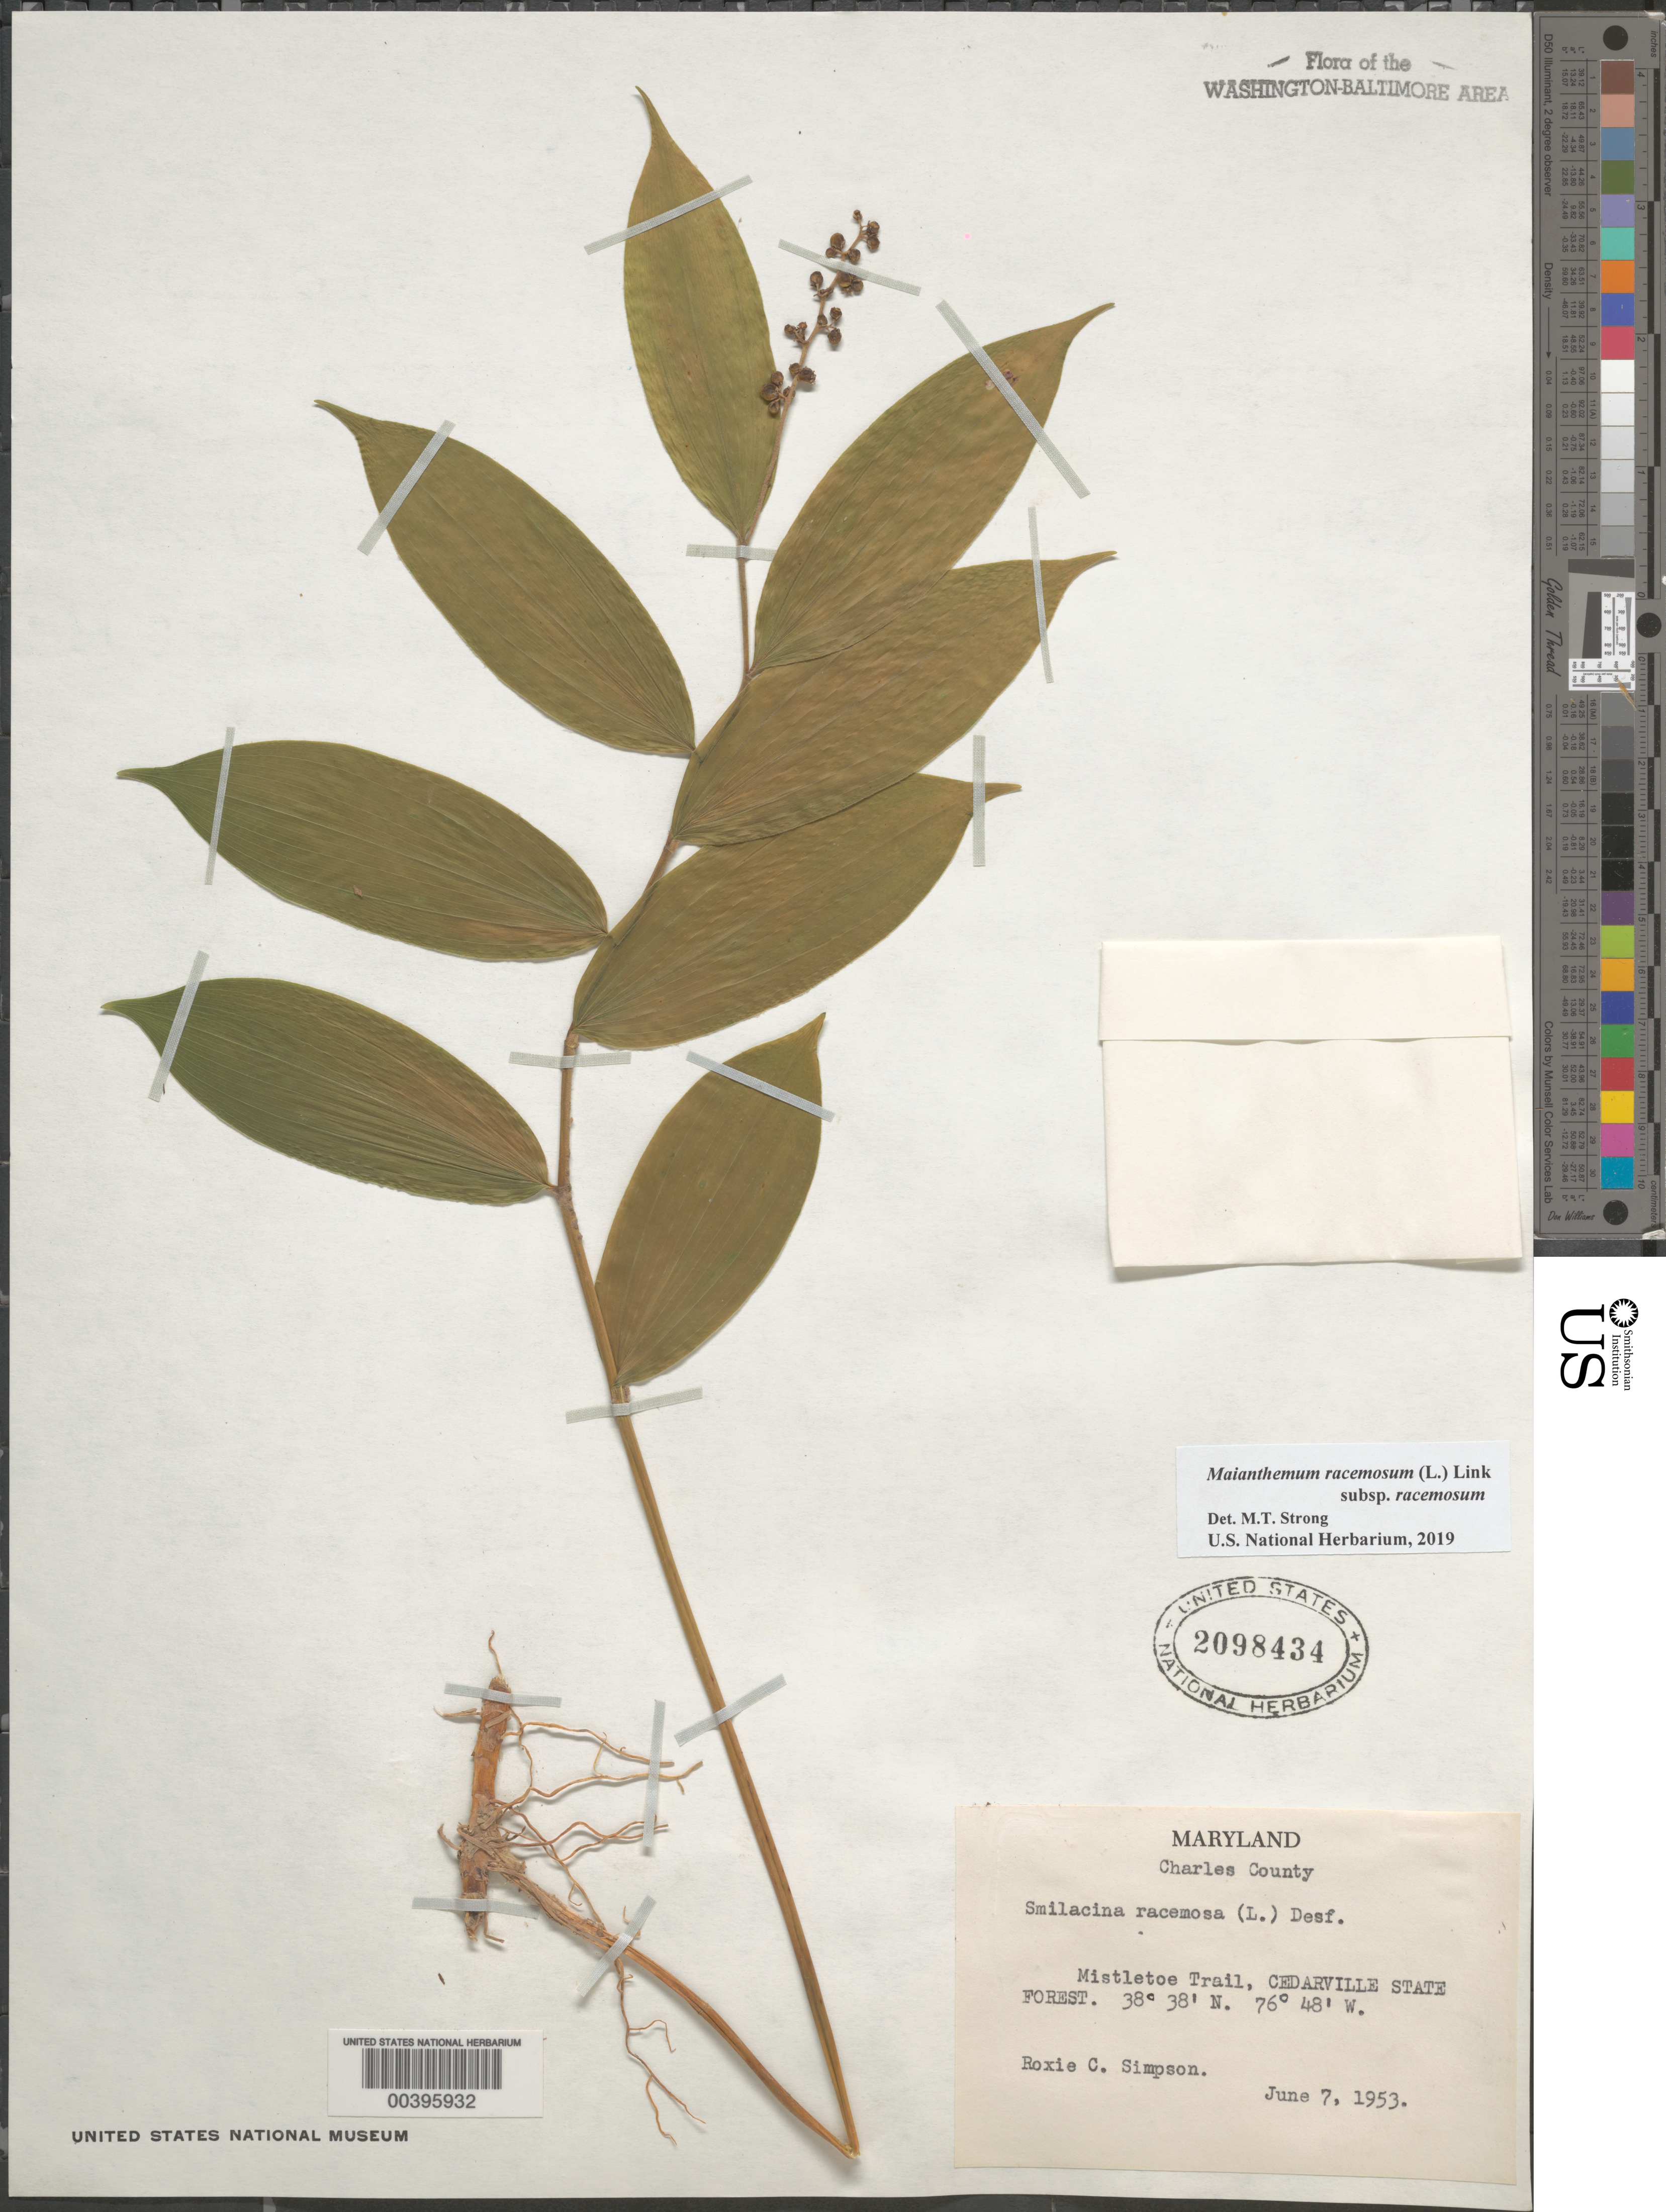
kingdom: Plantae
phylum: Tracheophyta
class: Liliopsida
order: Asparagales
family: Asparagaceae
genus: Maianthemum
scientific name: Maianthemum racemosum subsp. racemosum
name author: (L.) Link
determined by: Strong, Mark T., (BOT), Smithsonian Institution - National Museum of Natural History (UNITED STATES)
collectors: R. Simpson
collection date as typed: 07 Jun 1953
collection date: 1953-06-07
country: United States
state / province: Maryland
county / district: Charles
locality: Mistletoe Trail, Cedarville State Forest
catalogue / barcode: US 2098434